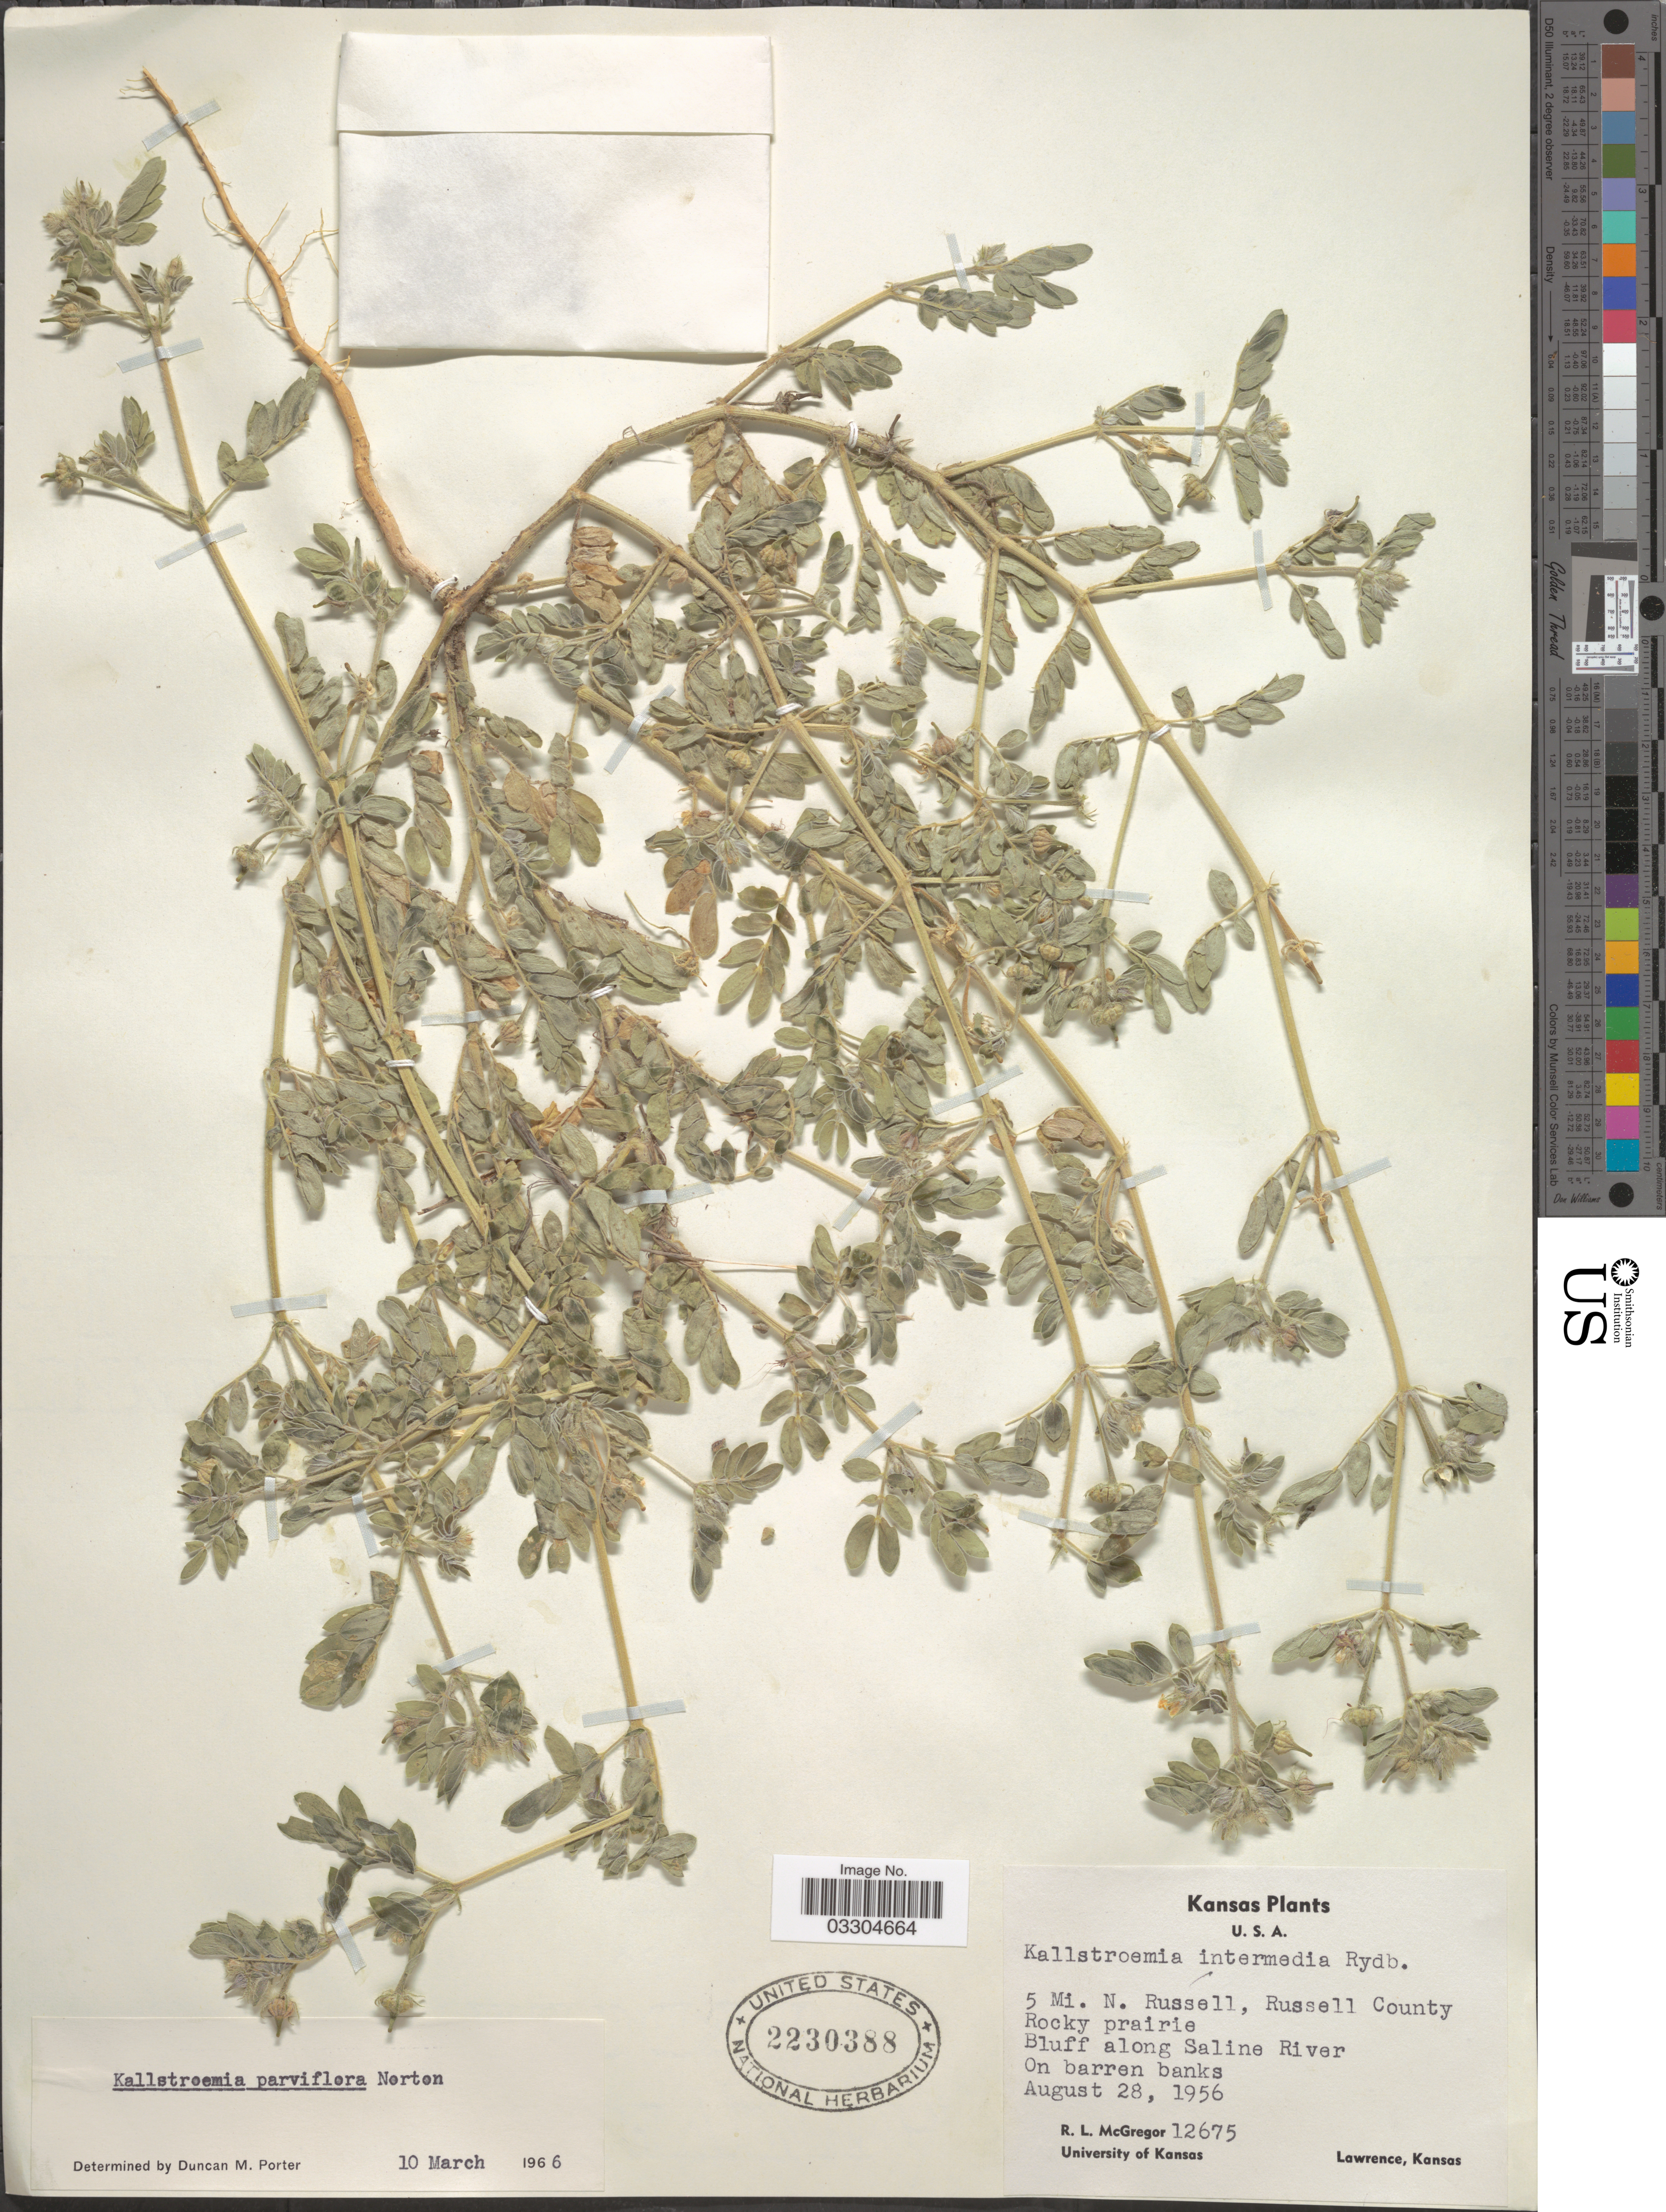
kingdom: Plantae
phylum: Tracheophyta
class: Magnoliopsida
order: Zygophyllales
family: Zygophyllaceae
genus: Kallstroemia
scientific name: Kallstroemia parviflora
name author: Norton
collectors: R. McGregor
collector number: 12675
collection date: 1956-08-28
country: United States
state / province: Kansas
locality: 5 Mi. N. Russell, Russell County. Bluff along Saline River.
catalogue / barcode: US 2230388